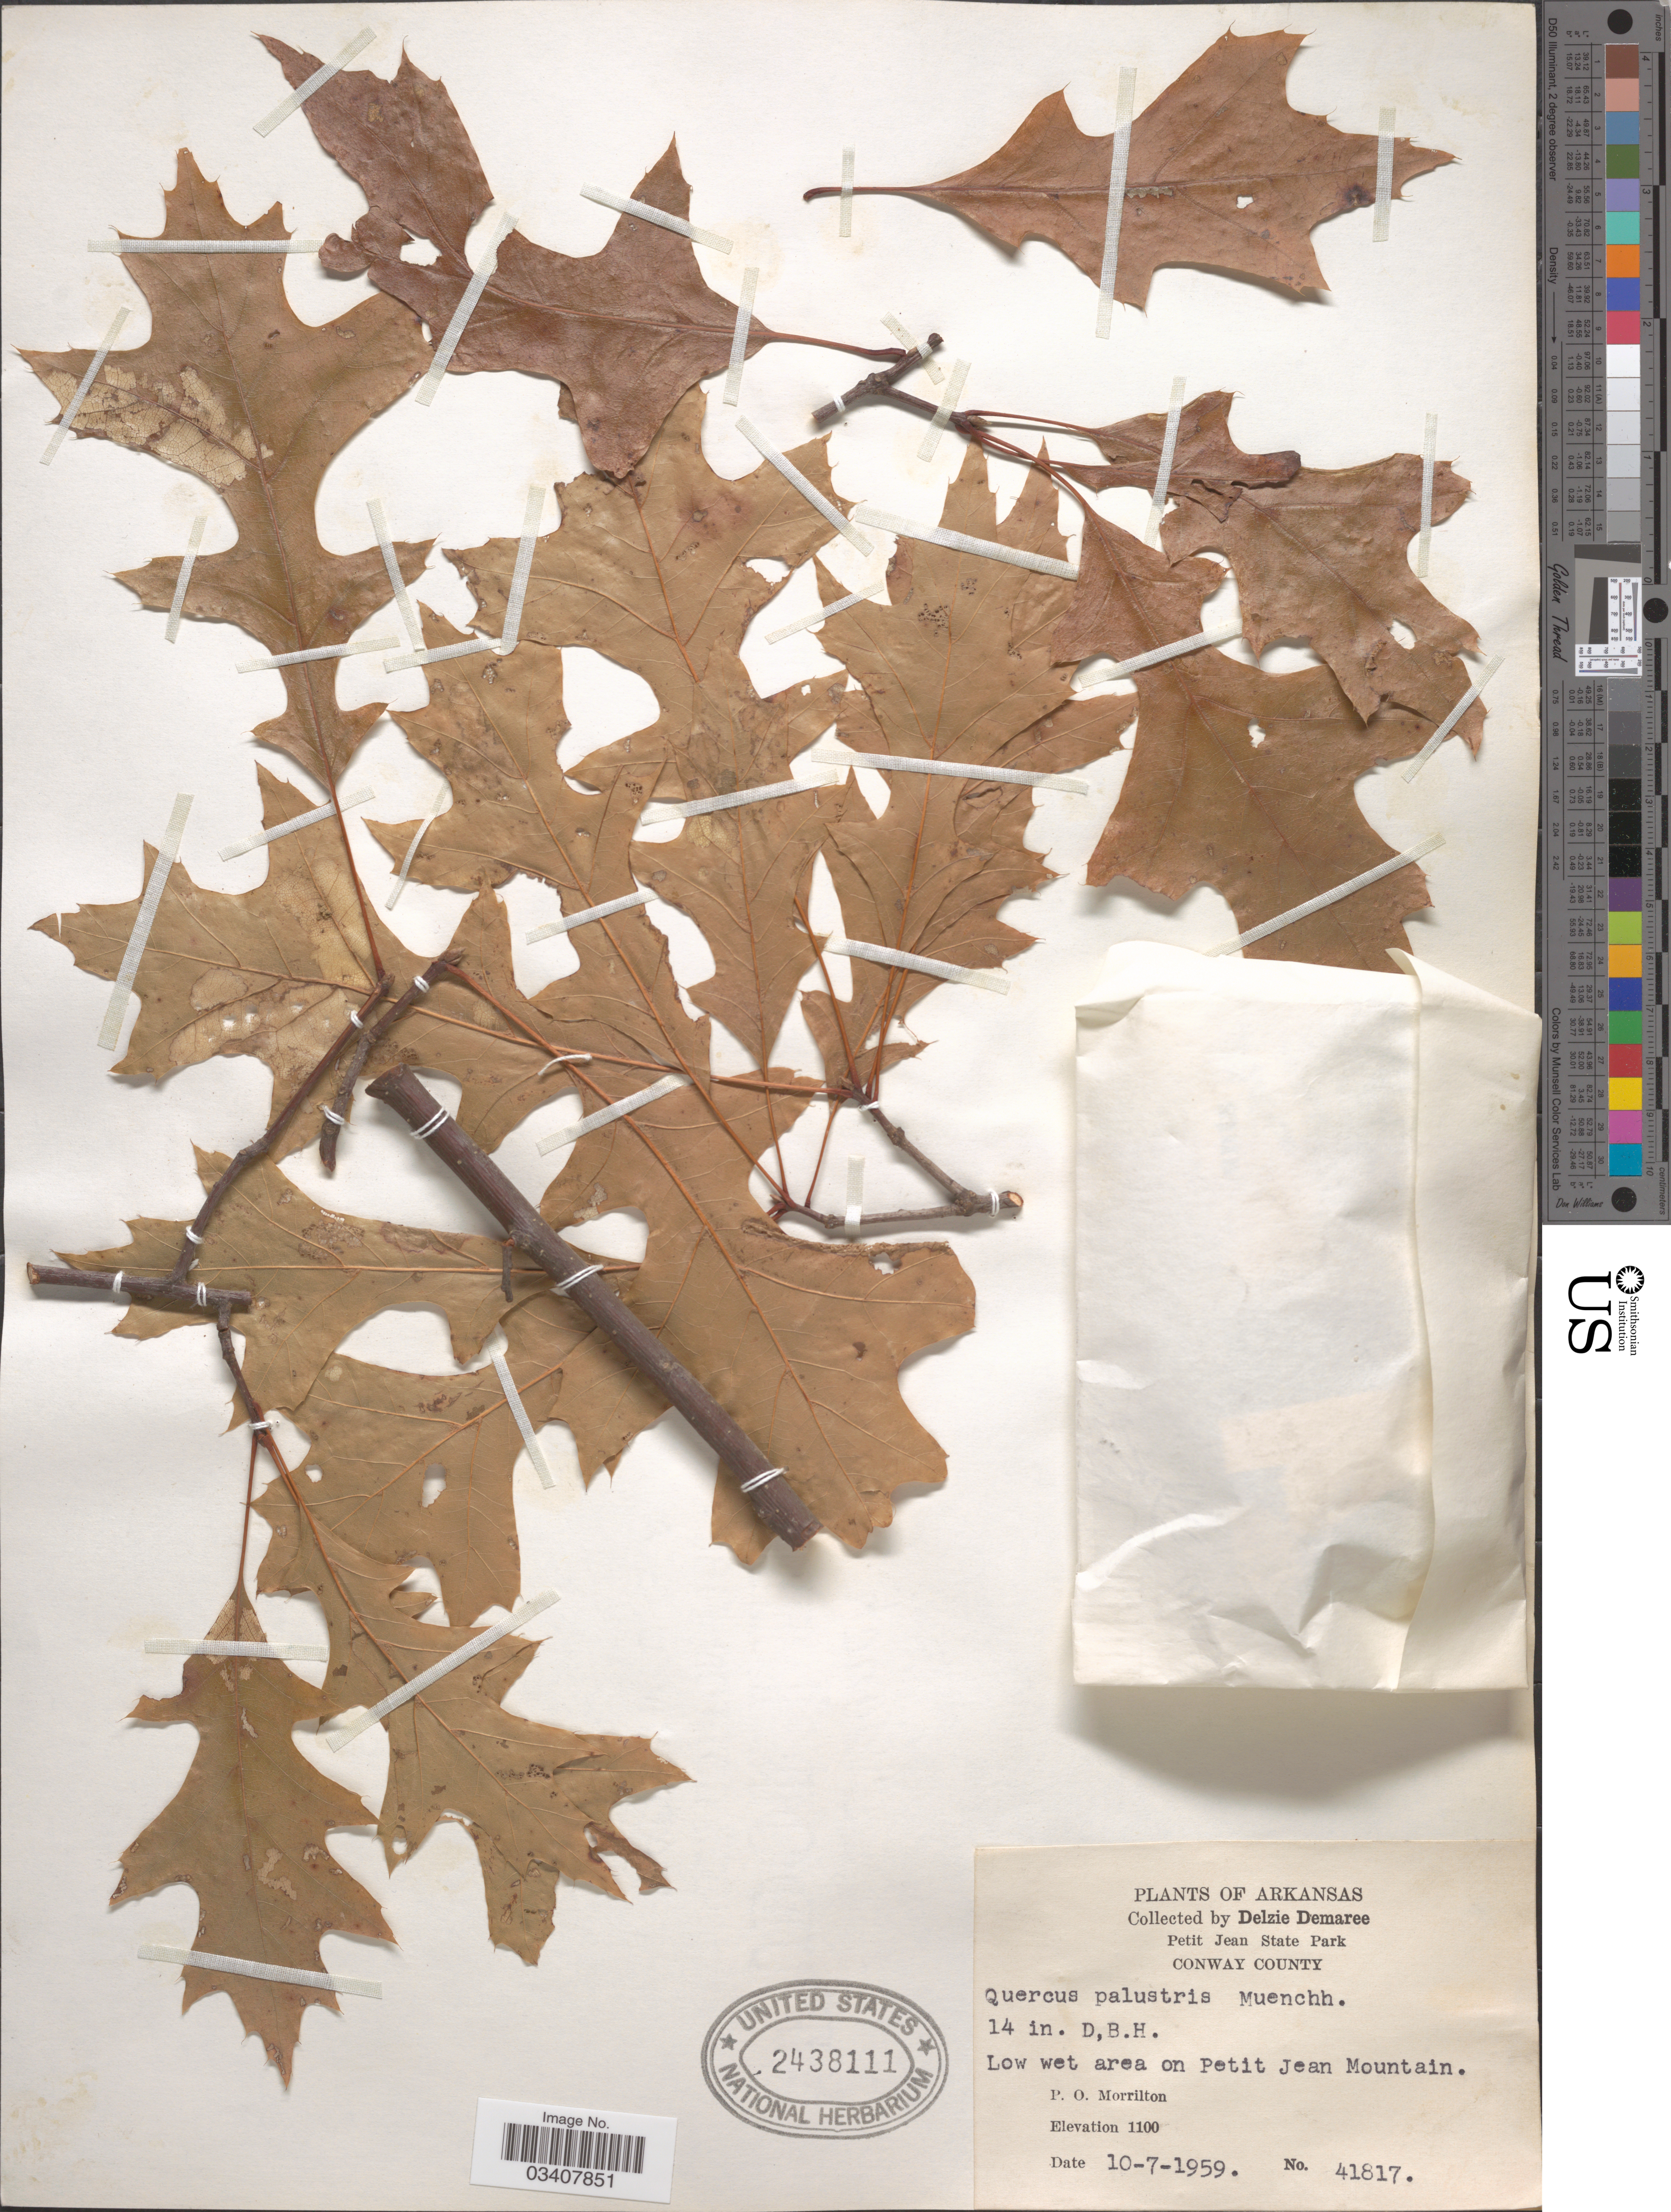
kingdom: Plantae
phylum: Tracheophyta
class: Magnoliopsida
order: Fagales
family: Fagaceae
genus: Quercus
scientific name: Quercus palustris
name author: Münchh.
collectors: D. Demaree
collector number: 41817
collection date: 1959-10-07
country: United States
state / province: Arkansas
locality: Petit Jean State Park. Conway County. Low wet area on Petit Jean Mountain. P. O. Morrilton.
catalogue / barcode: US 2438111